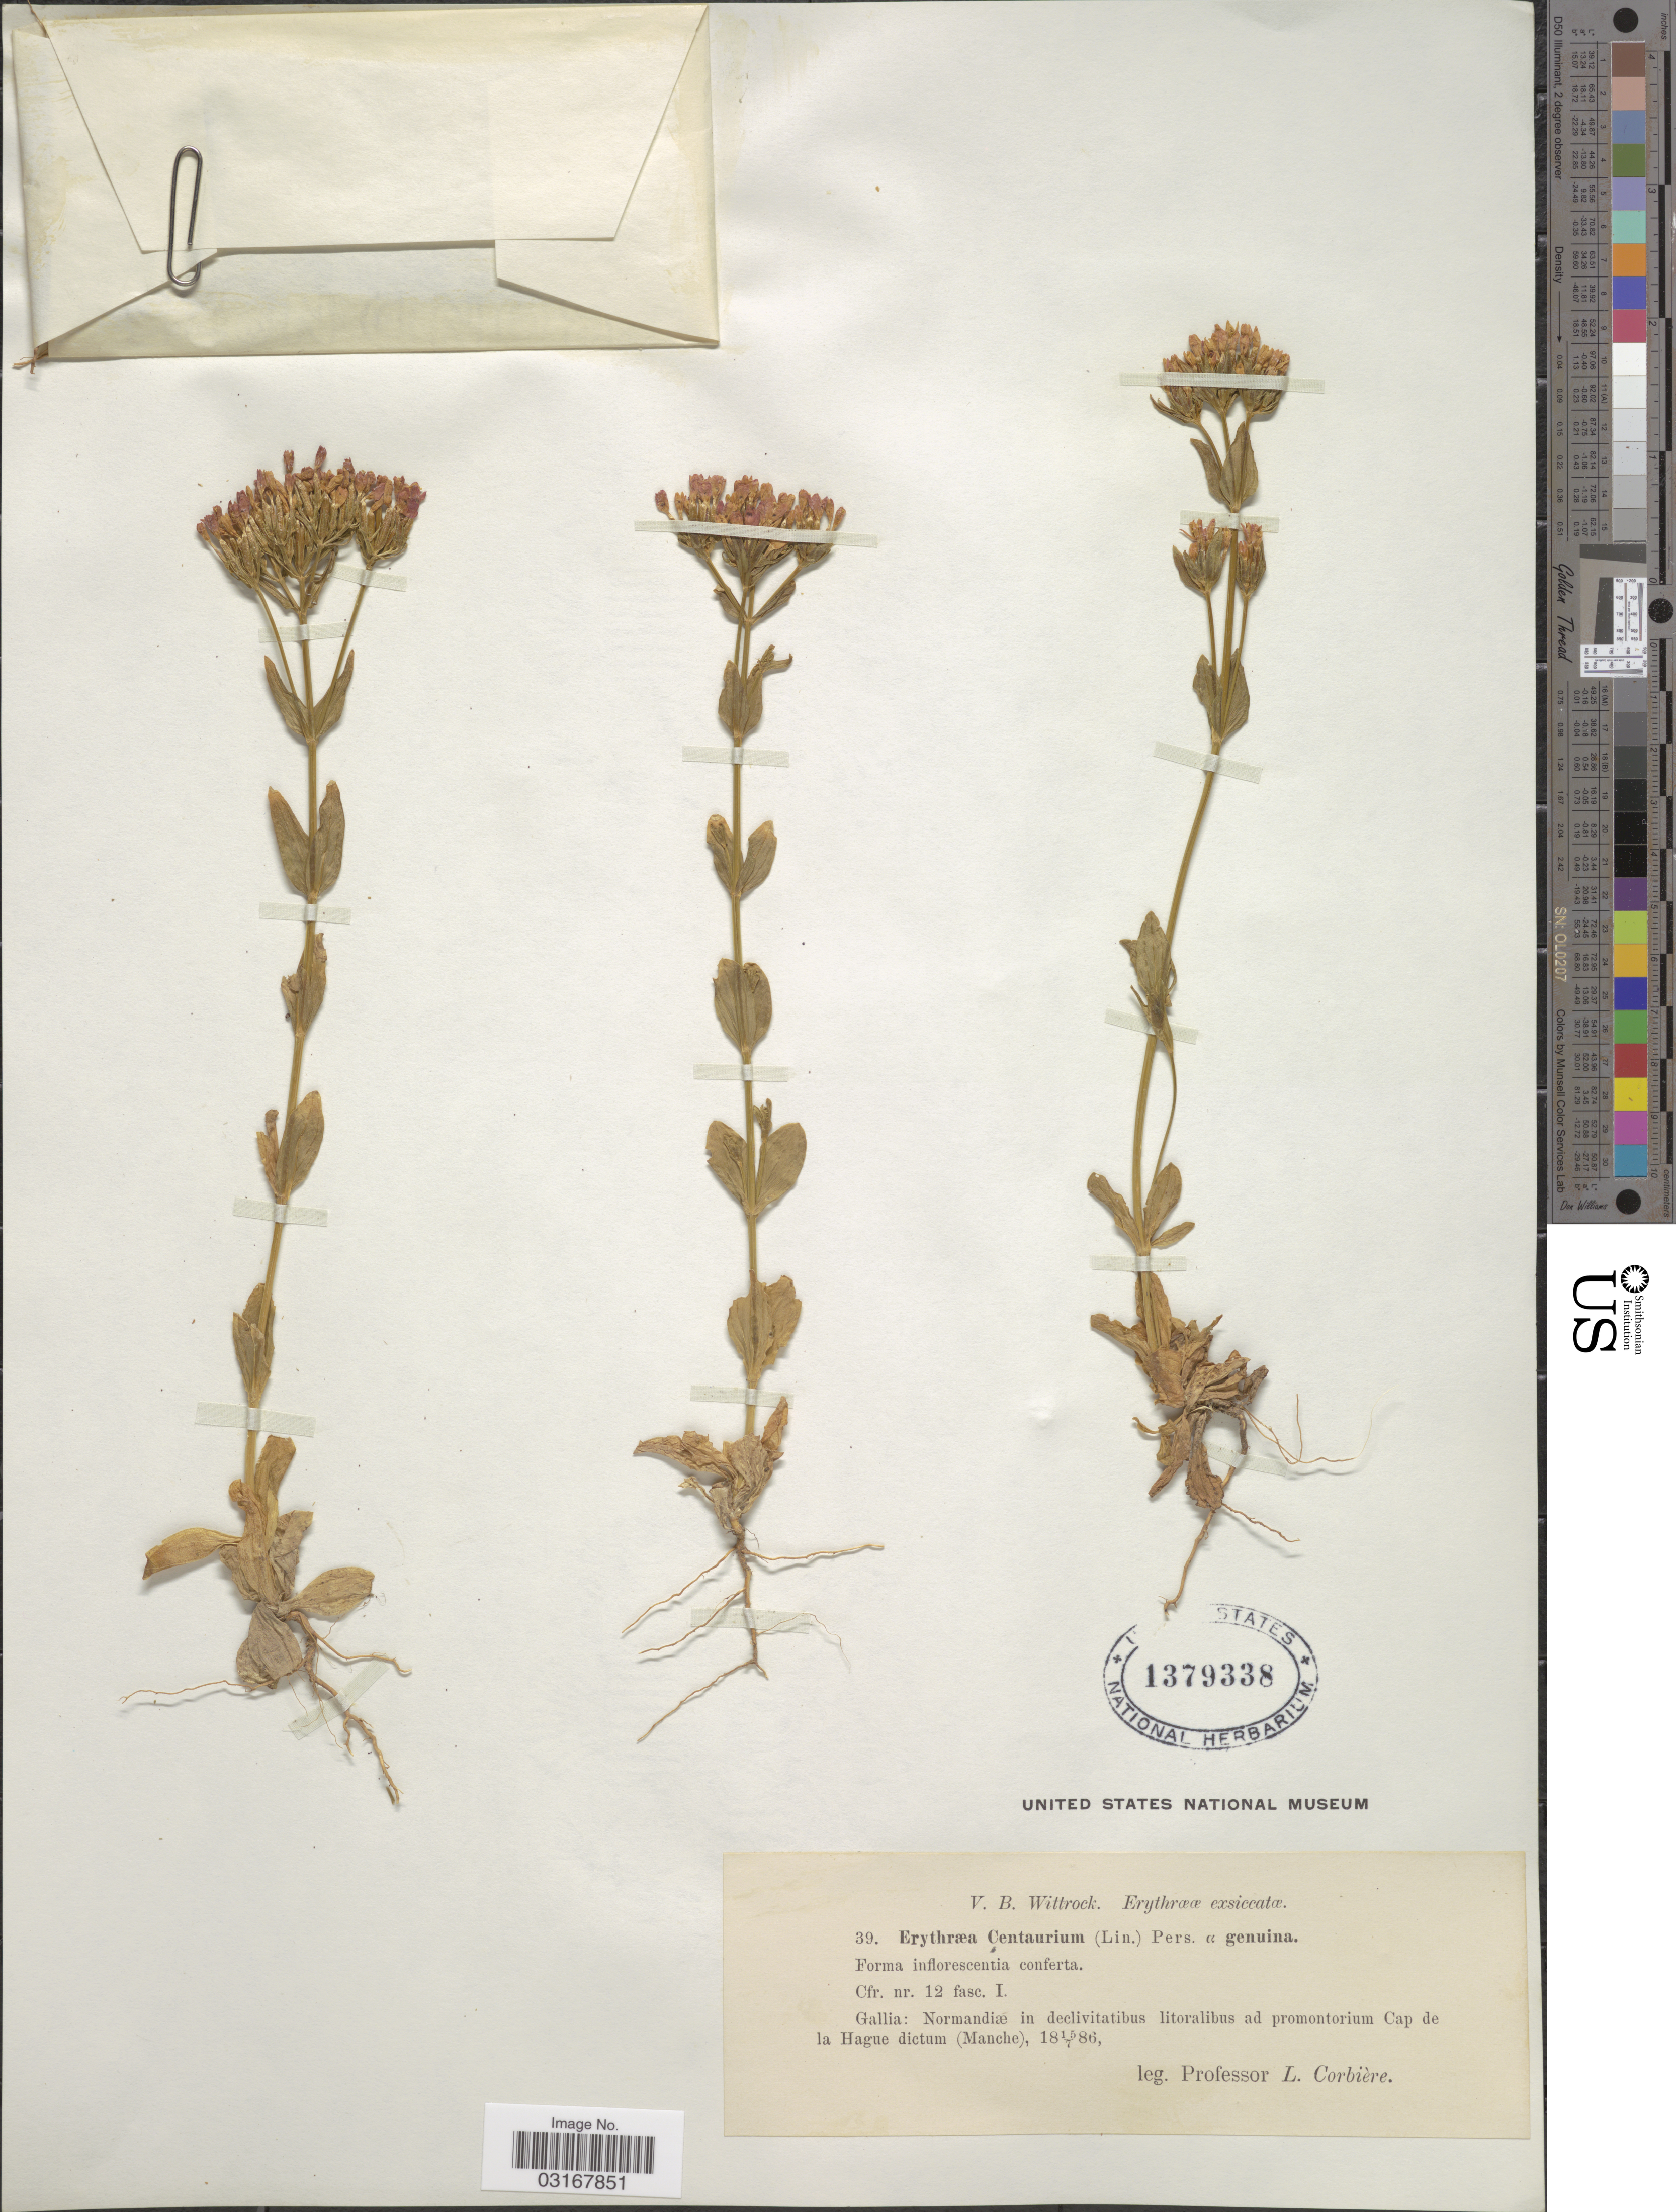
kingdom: Plantae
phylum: Tracheophyta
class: Magnoliopsida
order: Gentianales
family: Gentianaceae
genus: Centaurium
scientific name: Centaurium umbellatum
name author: Gilib.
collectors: L. Corbière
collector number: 39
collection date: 1886-07-15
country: France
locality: Gallia: Normandiæ in declivitatibus litoralibus ad promontorium Cap de la Hague dictum (Manche).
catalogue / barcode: US 1379338